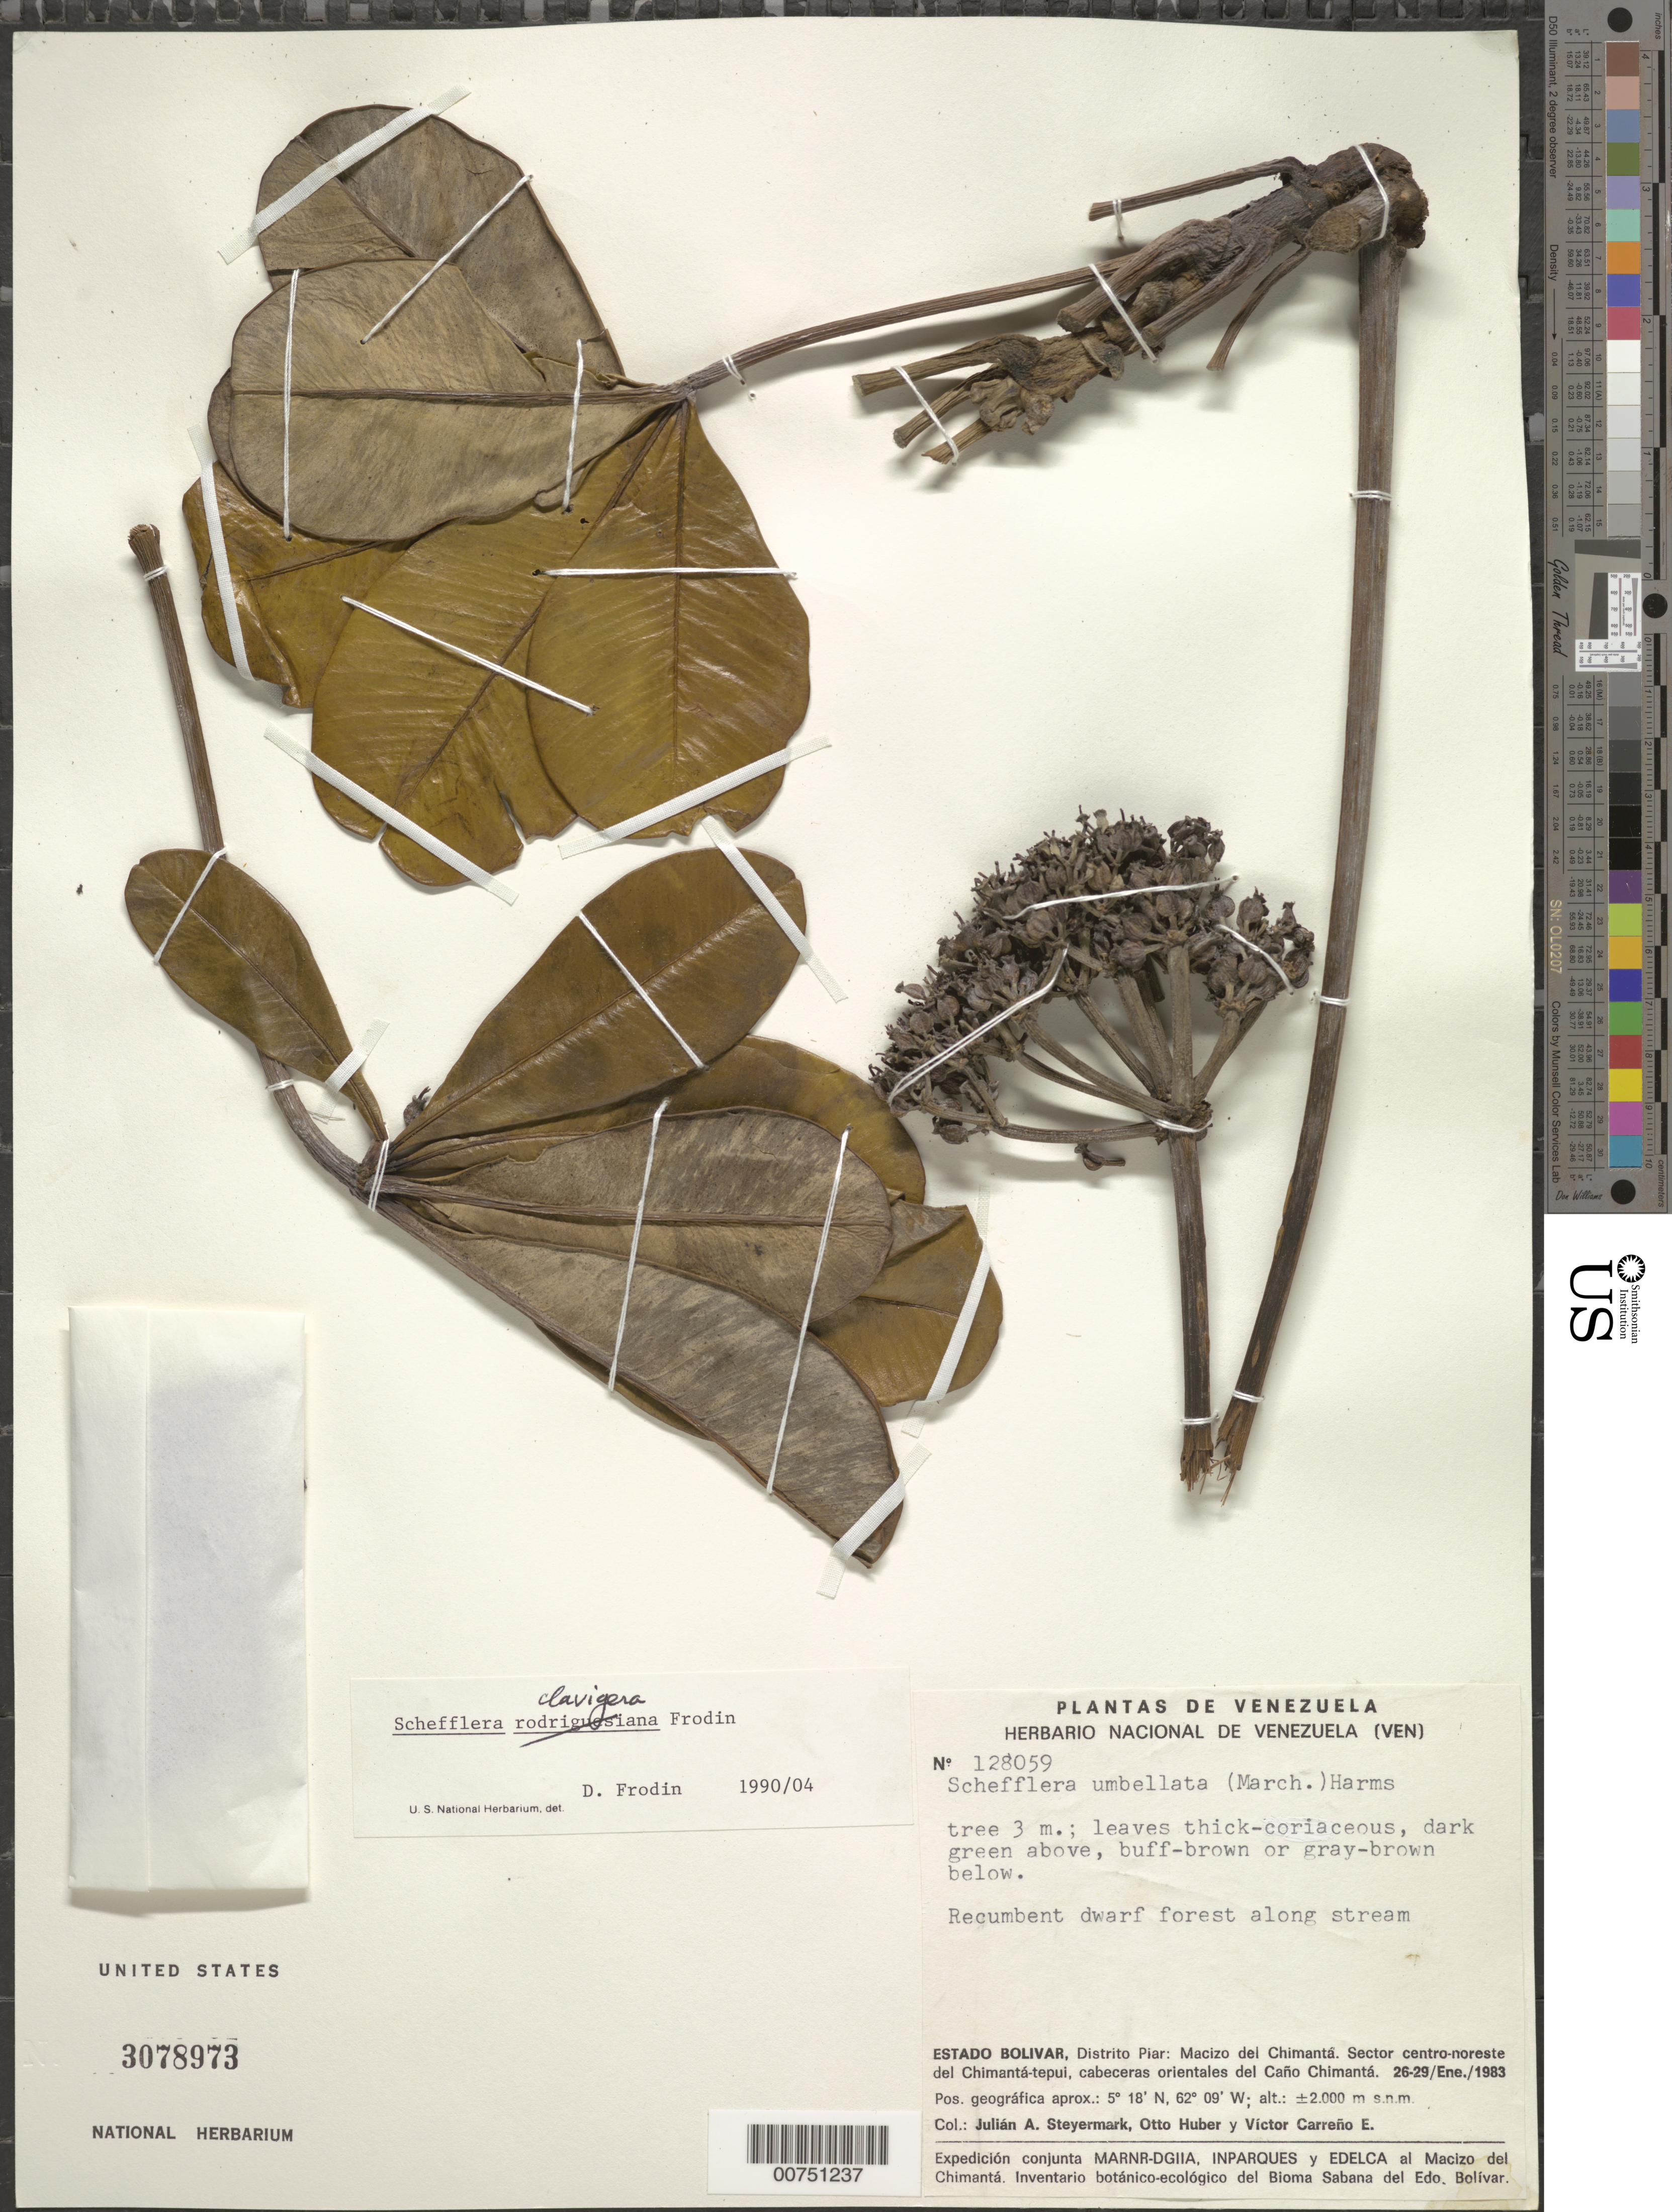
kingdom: Plantae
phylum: Tracheophyta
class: Magnoliopsida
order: Apiales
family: Araliaceae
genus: Schefflera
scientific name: Schefflera clavigera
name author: Frodin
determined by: Frodin, D. G.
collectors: J. Steyermark, O. Huber & V. Carreño E.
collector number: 128059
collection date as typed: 26-Jan-83 to 29-Jan-83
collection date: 1983-01-26/1983-01-29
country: Venezuela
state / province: Bolívar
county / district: Piar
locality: Macizo del Chimantá, sector centro-noreste del Chimantá-tepuí, cabeceras orientales del Caño Chimantá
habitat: Recumbent dwarf forest along stream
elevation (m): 2000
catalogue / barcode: US 3079873